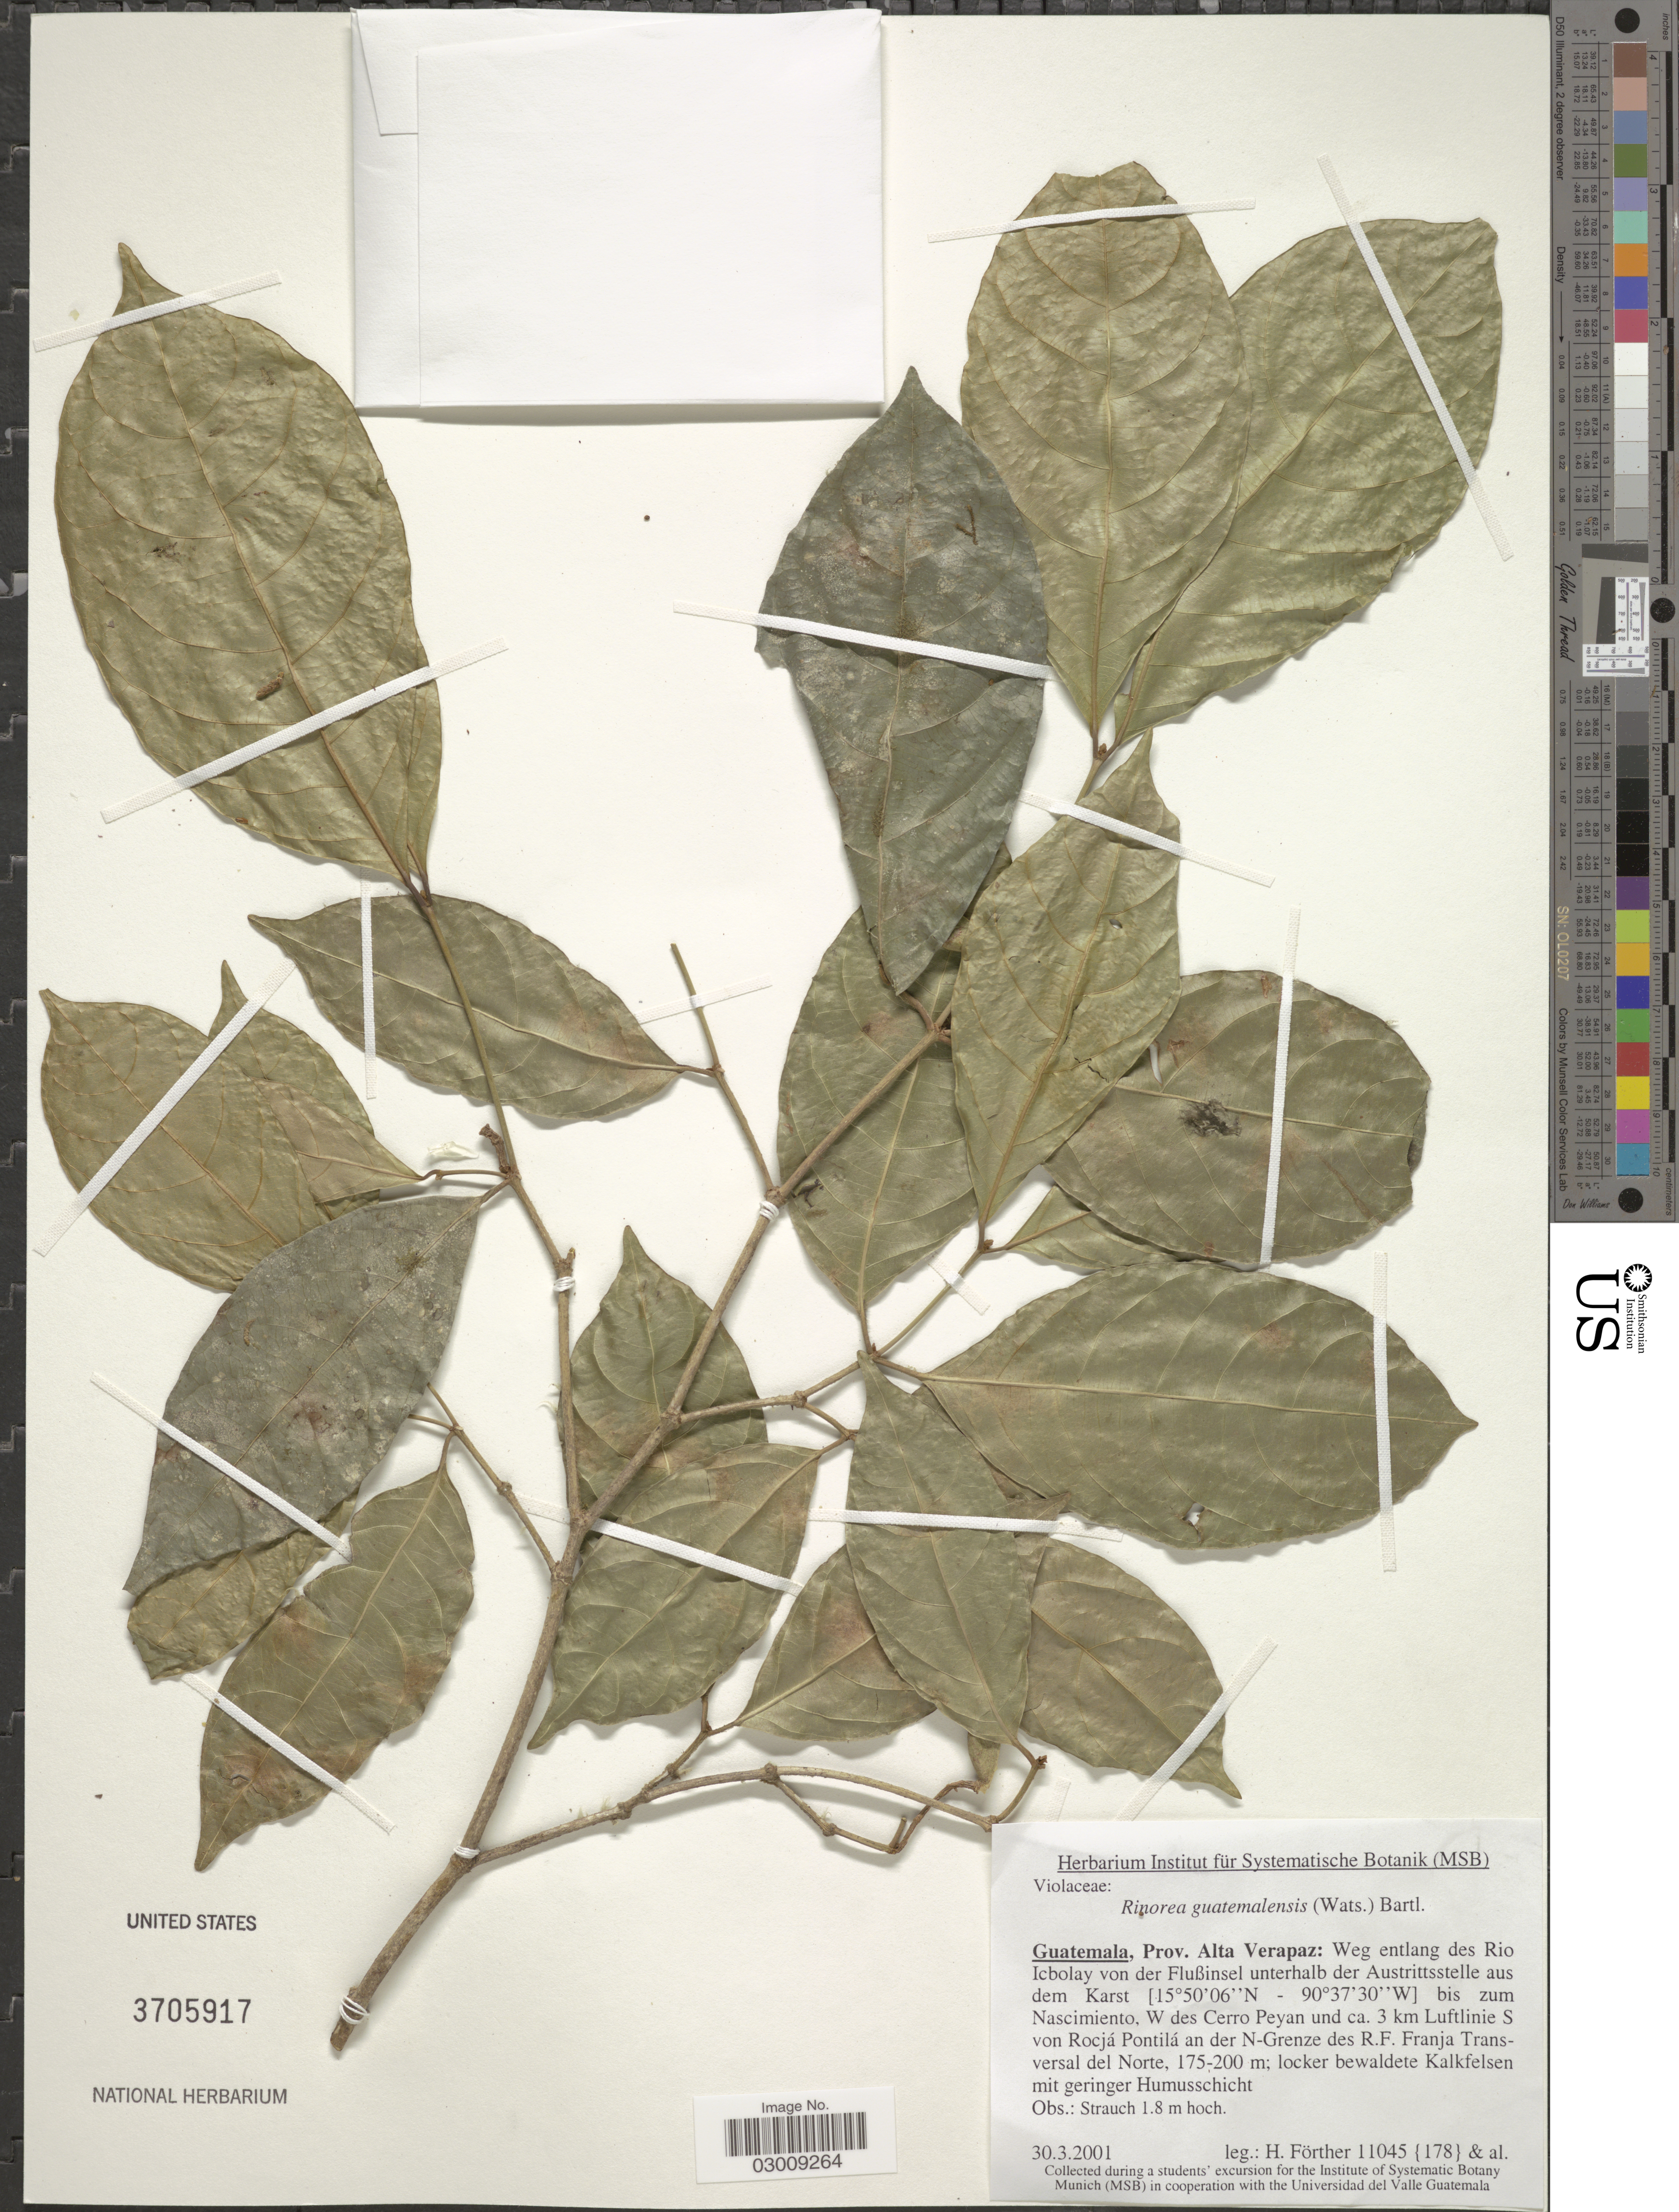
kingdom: Plantae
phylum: Tracheophyta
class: Magnoliopsida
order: Malpighiales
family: Violaceae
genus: Rinorea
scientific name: Rinorea hummelii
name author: Sprague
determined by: Hoyos-Gomez, S. E.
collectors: H. Förther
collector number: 11045 {178}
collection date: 2001-03-30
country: Guatemala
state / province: Alta Verapaz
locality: Weg entlang des Rio Icbolay von der Flußinsel unterhalb der Austrittsstelle aus dem Karst bis zum Nascimiento, W des Cerro Peyan und ca. 3 km Luftlinie S von Rocjá Pontilá an der N-Grenze des R.F. Franja Transversal del Norte.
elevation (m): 175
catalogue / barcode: US 3705917